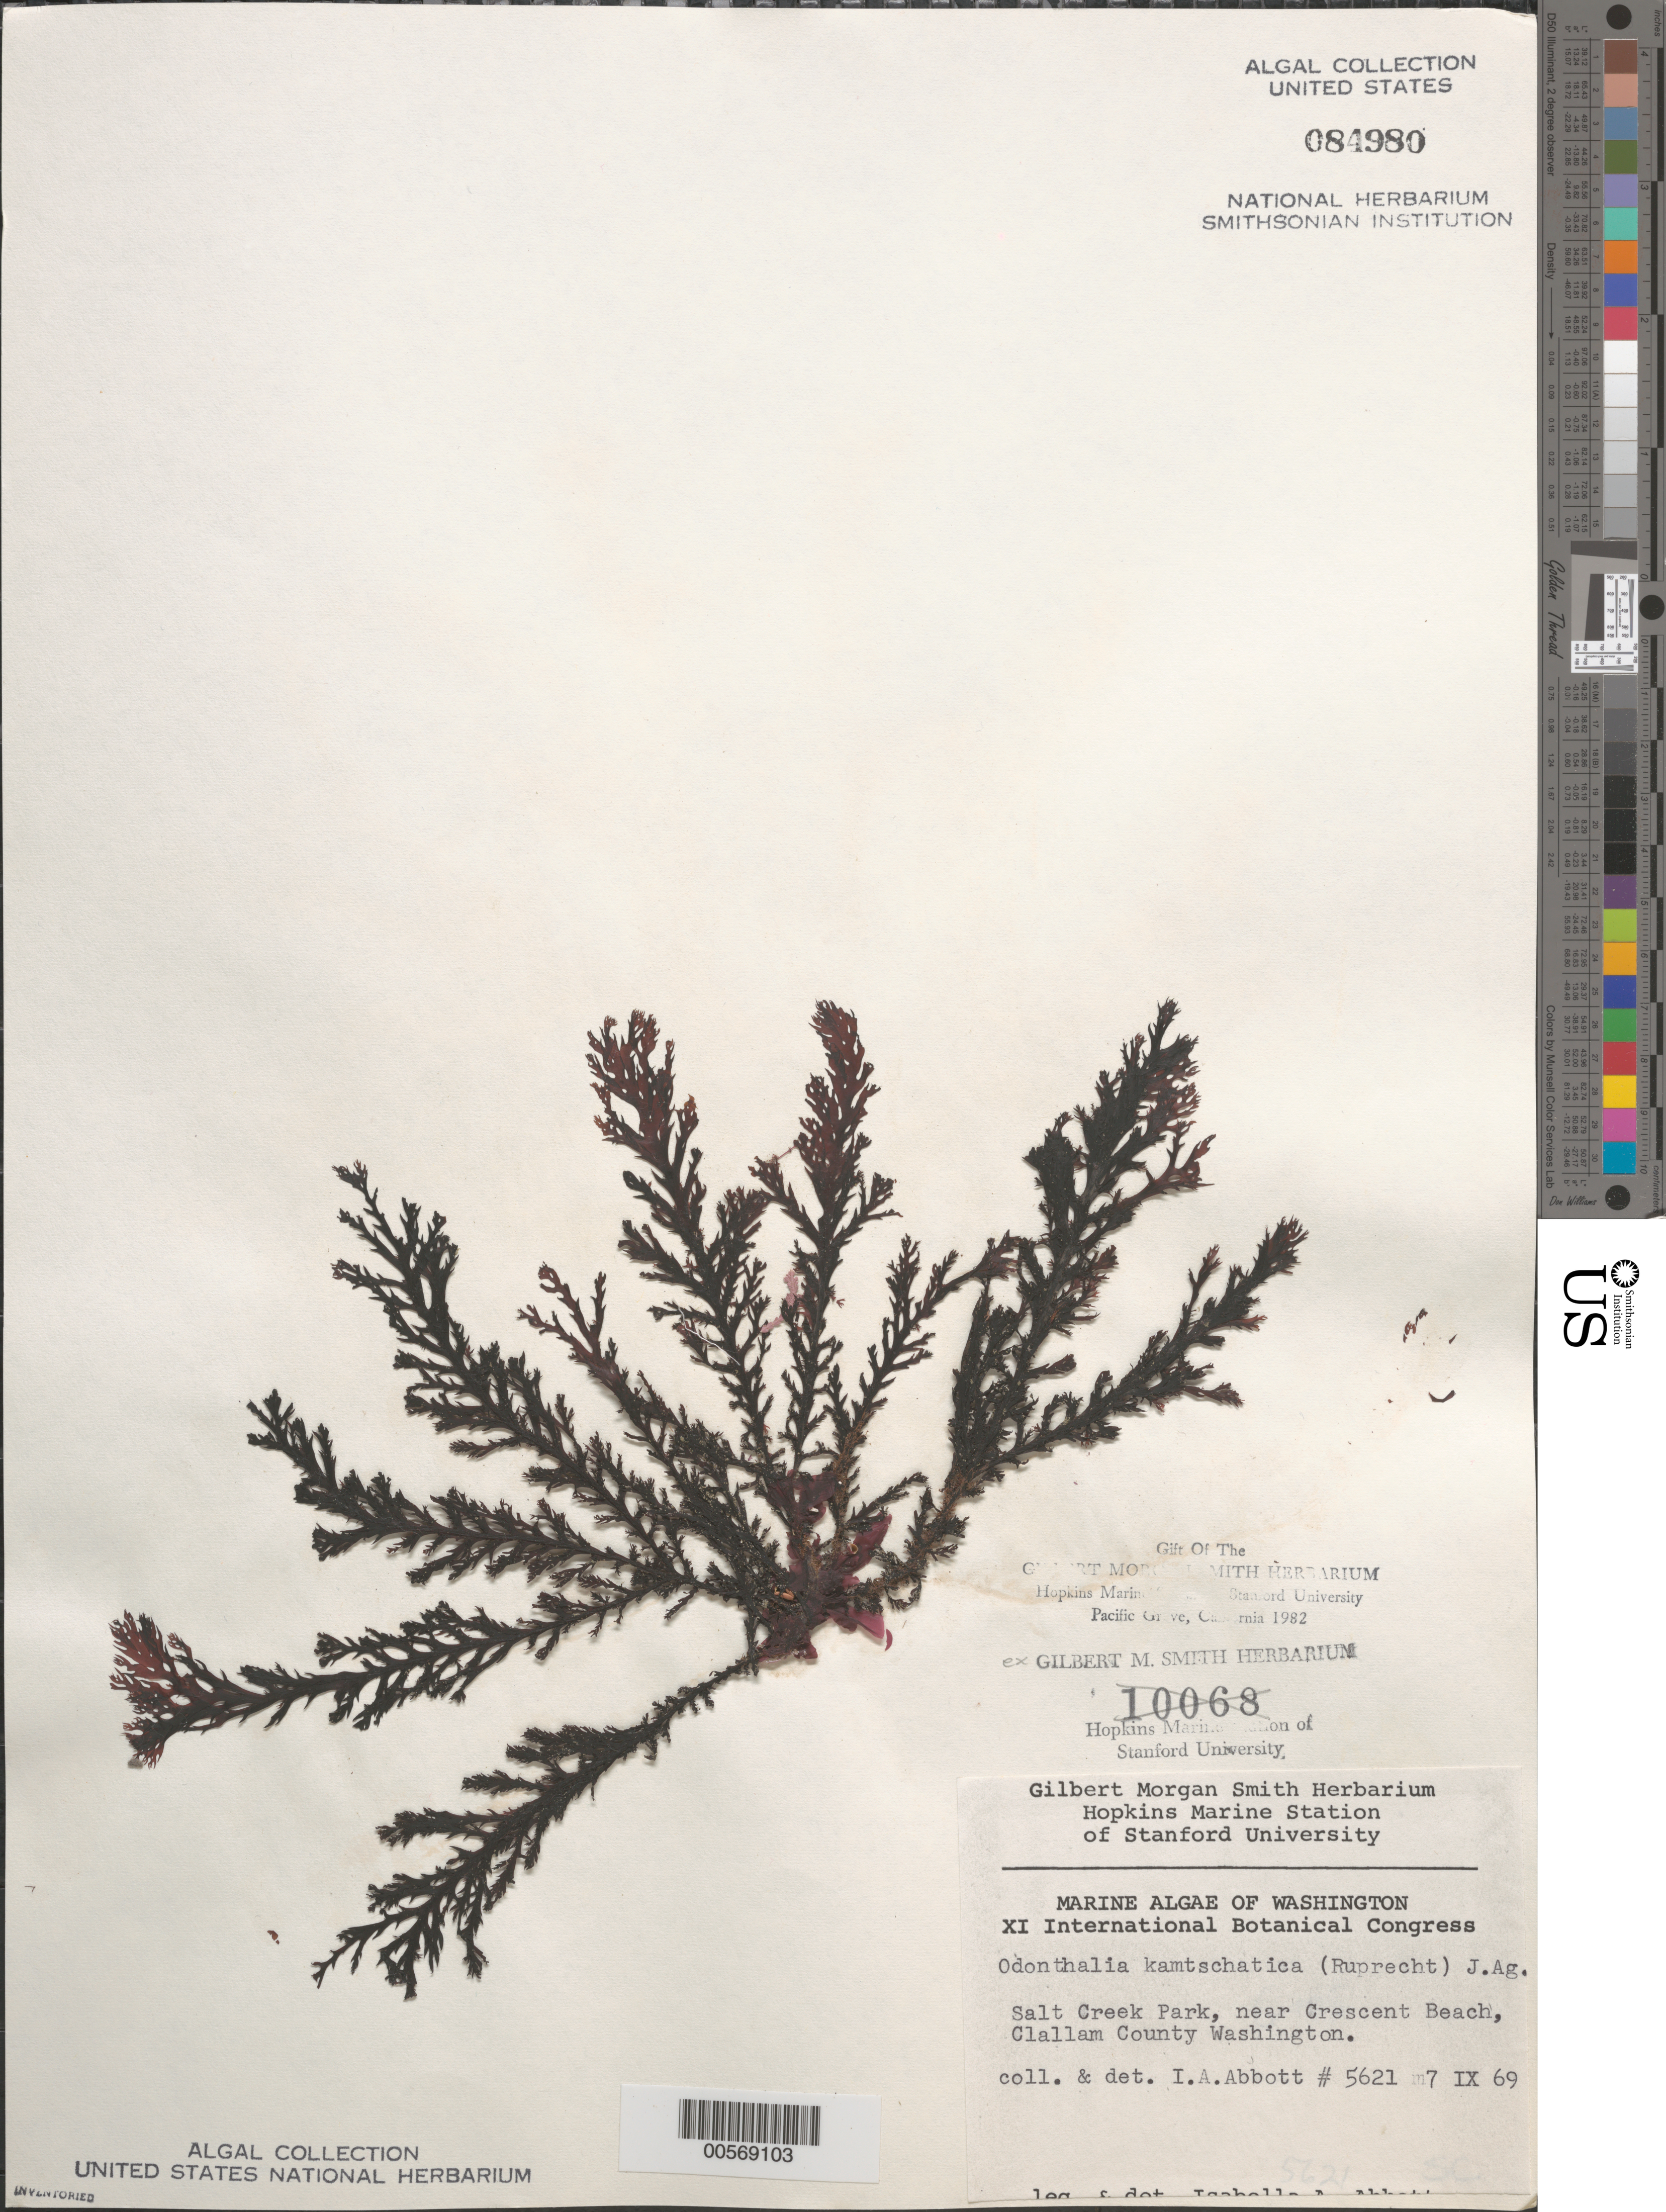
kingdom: Plantae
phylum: Rhodophyta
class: Florideophyceae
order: Ceramiales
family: Rhodomelaceae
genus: Odonthalia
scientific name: Odonthalia kamtschatica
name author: (Rupr.) J. Agardh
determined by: Abbott, Isabella A.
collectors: I. A. Abbott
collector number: IAA 5621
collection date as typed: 07 Sep 1969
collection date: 1969-09-07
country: United States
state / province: Washington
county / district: Clallam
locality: Salt Creek Park, near Crescent Beach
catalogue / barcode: US 84980